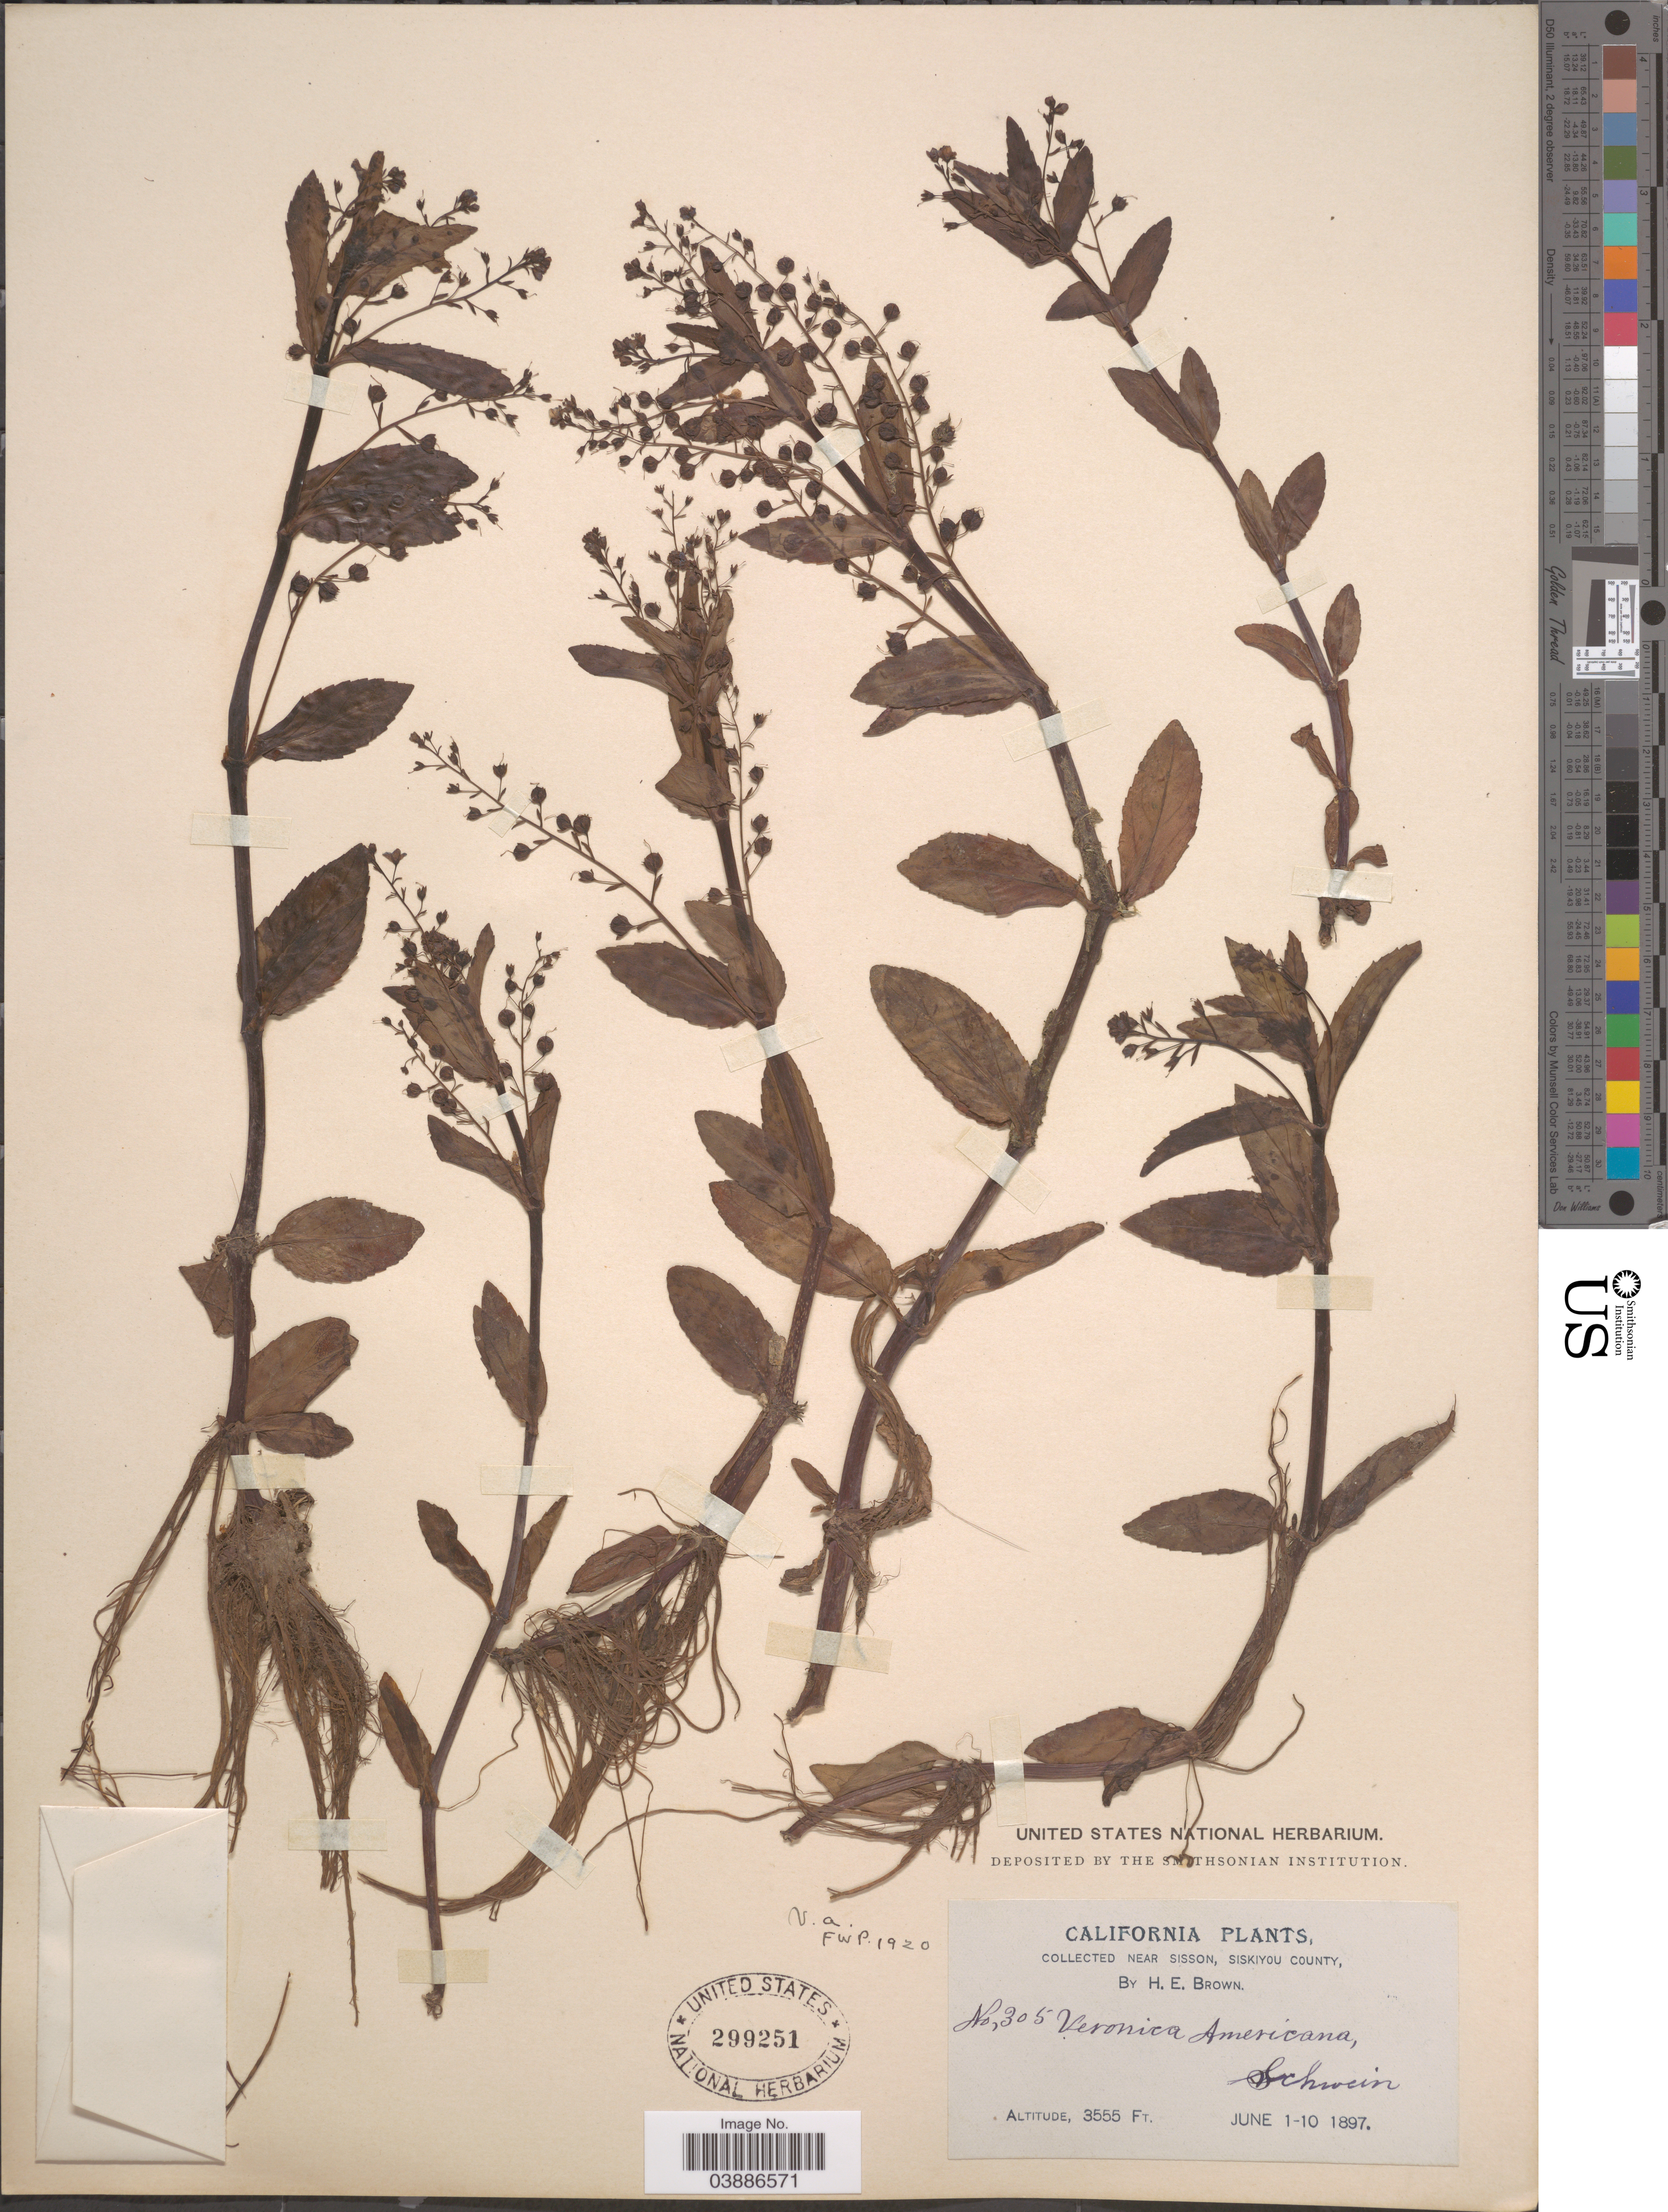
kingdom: Plantae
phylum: Tracheophyta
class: Magnoliopsida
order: Lamiales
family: Plantaginaceae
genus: Veronica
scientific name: Veronica americana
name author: Schwein. ex Benth.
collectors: H. E. Brown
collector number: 305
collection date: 1897-06-01/1897-06-10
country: United States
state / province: California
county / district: Siskiyou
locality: Near Sisson, Siskiyou County.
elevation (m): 1084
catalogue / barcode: US 299251